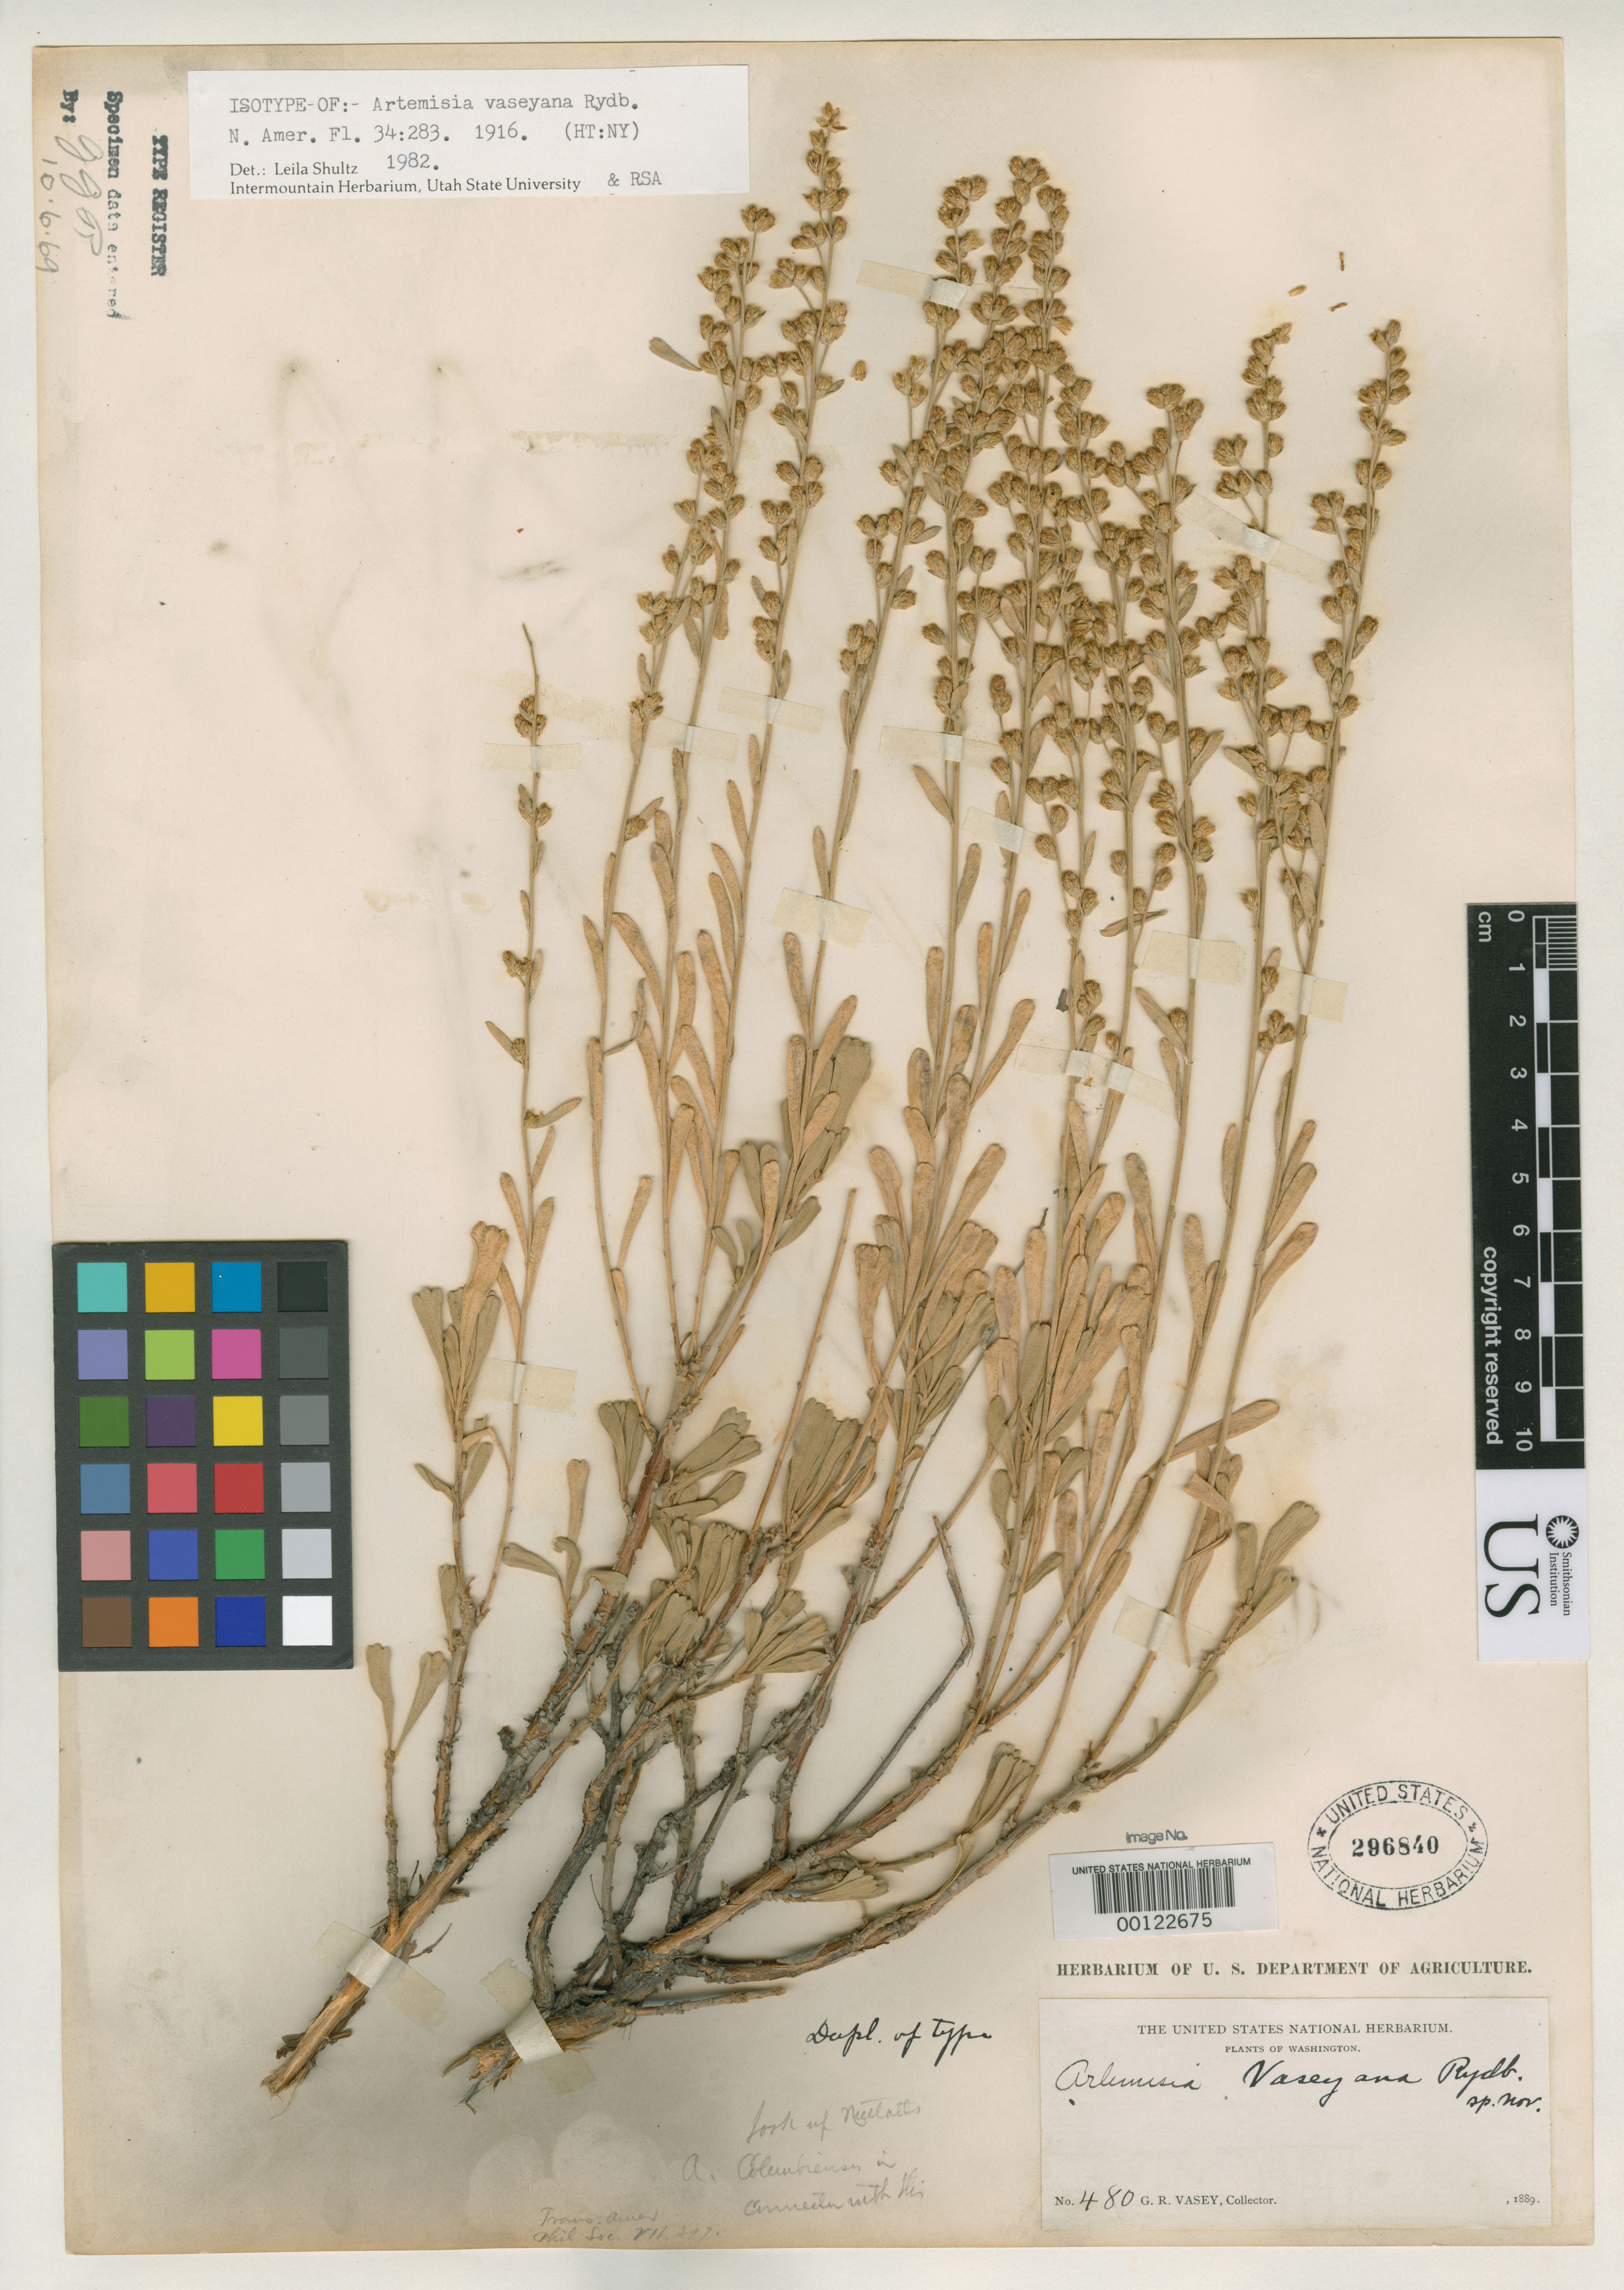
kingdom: Plantae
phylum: Tracheophyta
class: Magnoliopsida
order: Asterales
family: Asteraceae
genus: Artemisia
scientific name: Artemisia vaseyana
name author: Rydb.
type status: Isotype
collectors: G. R. Vasey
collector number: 480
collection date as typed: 1889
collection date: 1889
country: United States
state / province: Washington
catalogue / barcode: US 296840